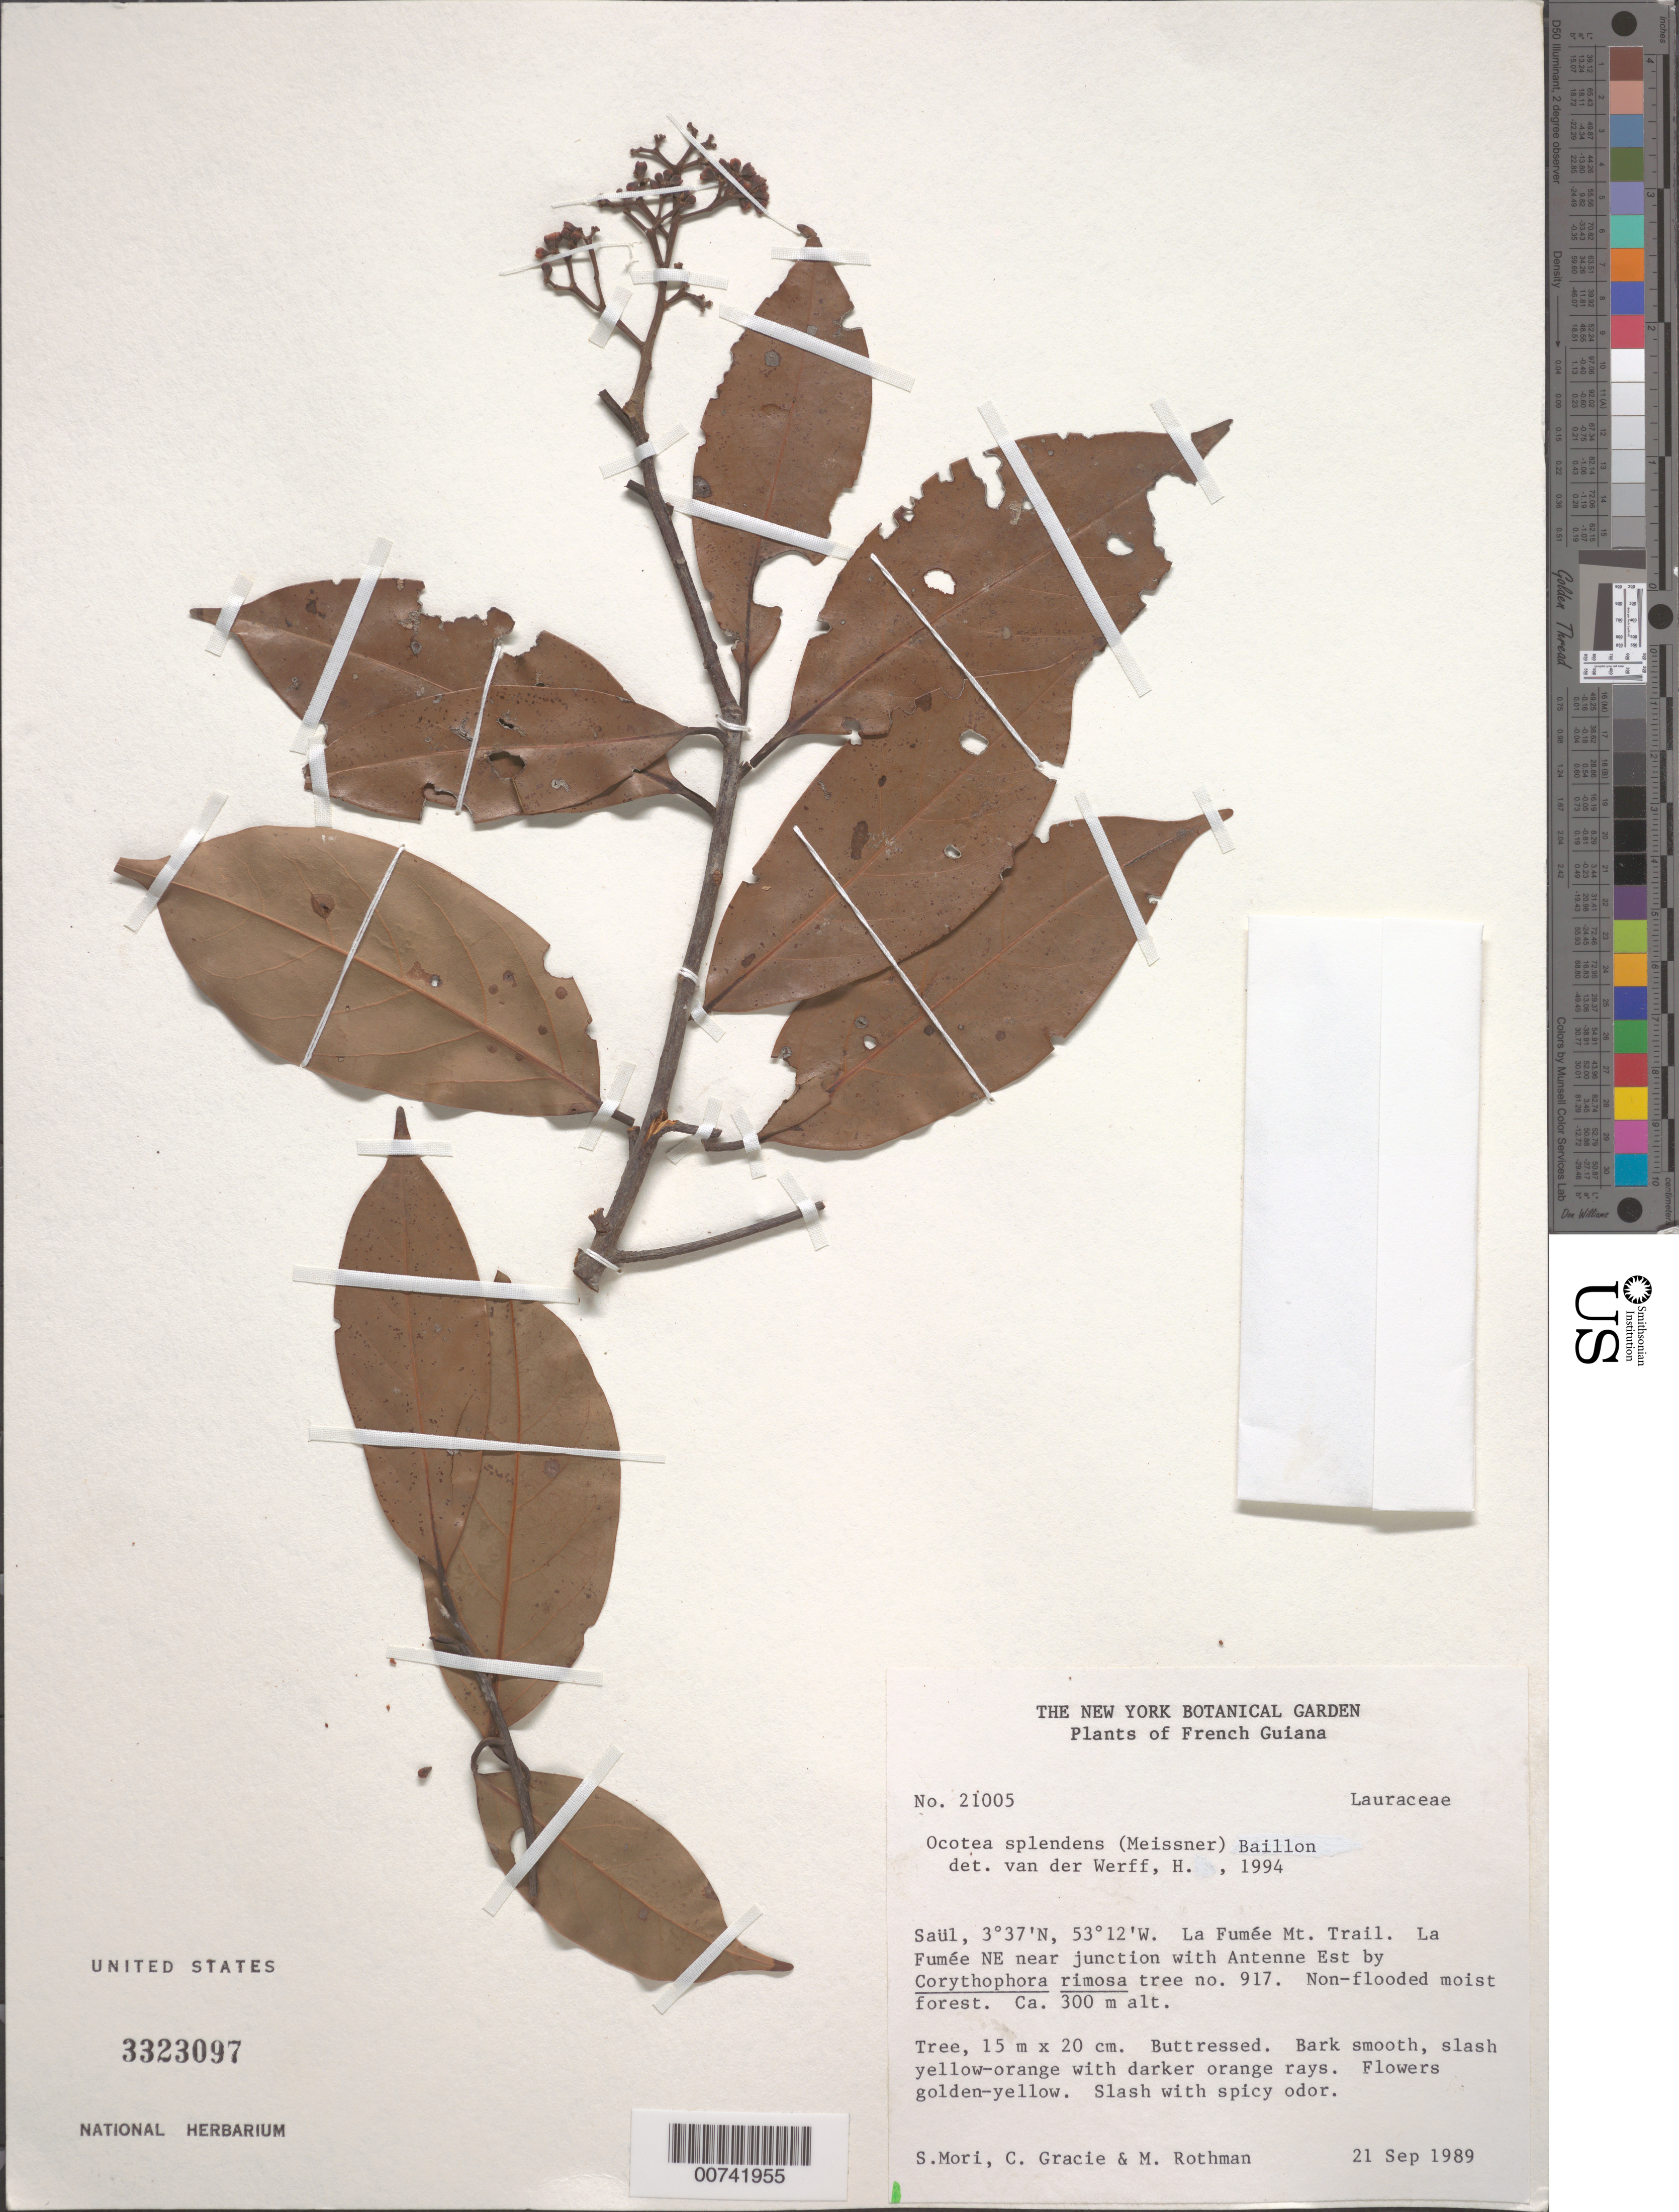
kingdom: Plantae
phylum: Tracheophyta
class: Magnoliopsida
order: Laurales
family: Lauraceae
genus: Ocotea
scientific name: Ocotea splendens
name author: (Meisn.) Baill.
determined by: van der Werff, H., (MO), Missouri Botanical Garden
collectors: S. Mori, C. A. Gracie & M. Rothman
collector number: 21005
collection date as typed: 21-Sep-89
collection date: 1989-09-21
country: French Guiana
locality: Saül, La Fumée Mountain trail, near junction with Antenne Est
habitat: Non-flooded moist forest.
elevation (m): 300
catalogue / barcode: US 3323097